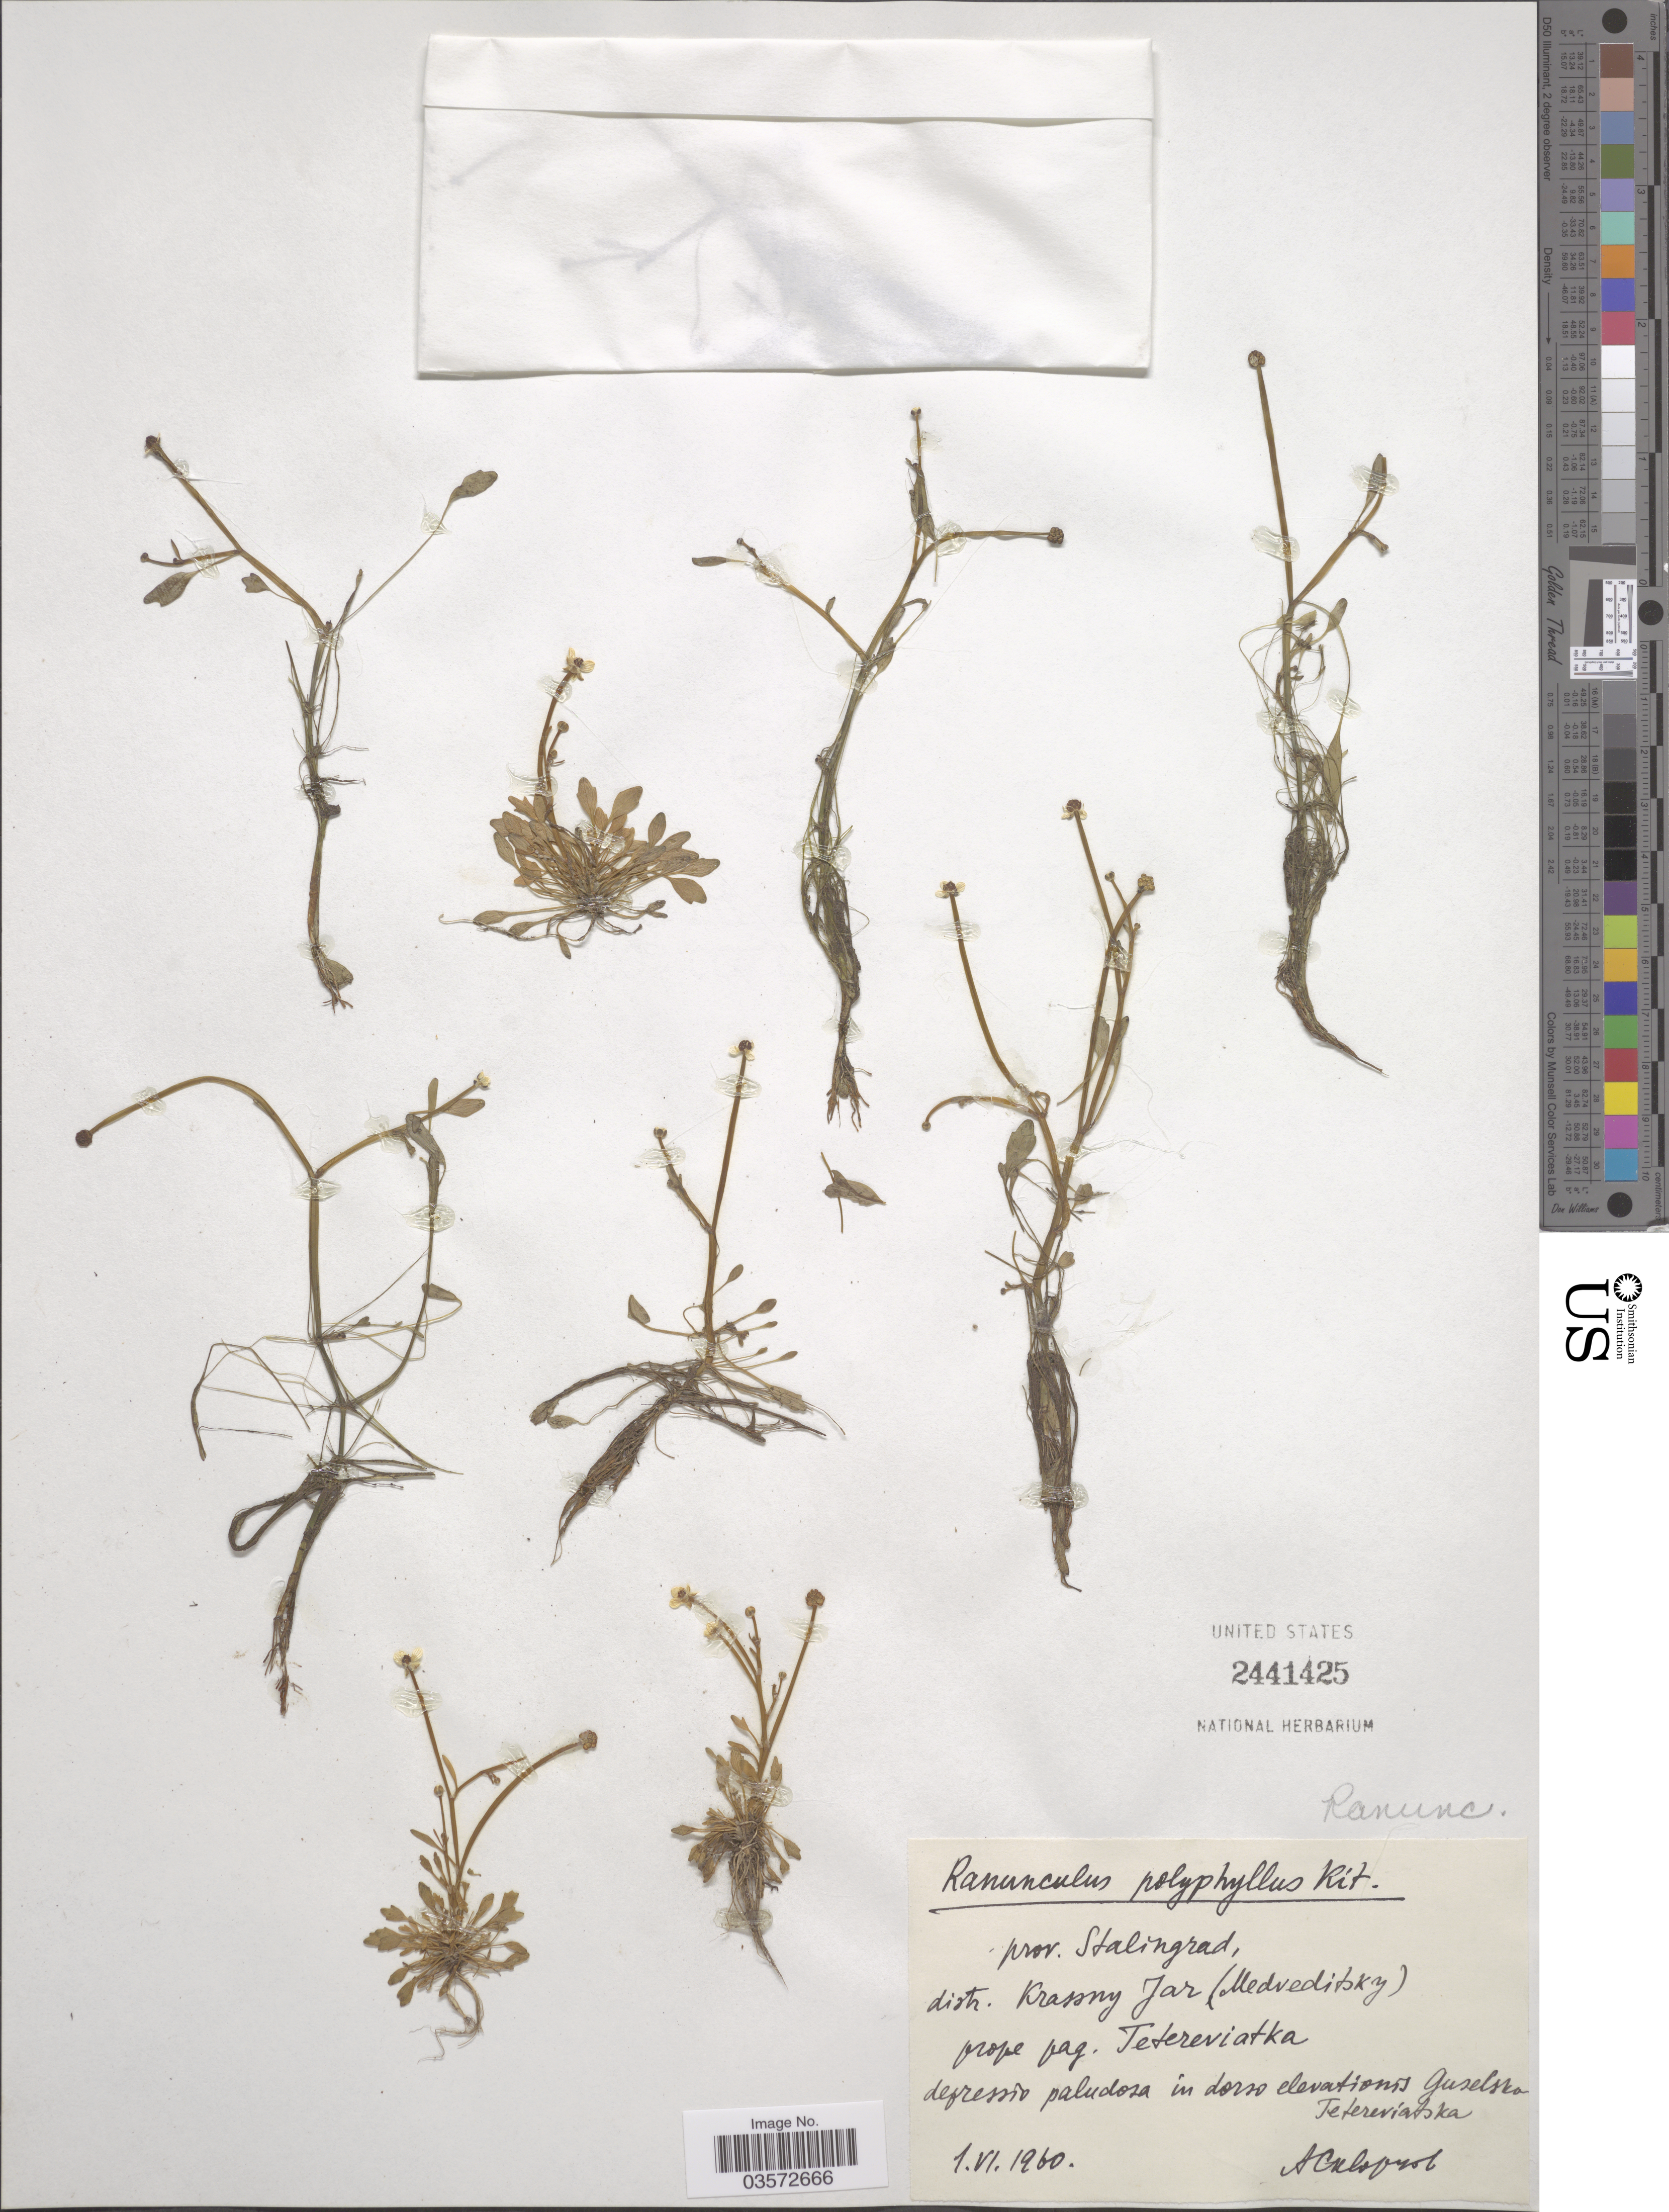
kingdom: Plantae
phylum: Tracheophyta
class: Magnoliopsida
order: Ranunculales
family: Ranunculaceae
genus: Ranunculus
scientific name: Ranunculus polyphyllus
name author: Waldst. & Kit. ex Willd.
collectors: A. K. Skvortsov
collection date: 1960-06-01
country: Russian Federation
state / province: Volgograd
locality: Prov. Stalingrad. Distr. Krassny Yar (Medveditsky). Prope pag. Tetereviatka. Degressio paludosa in dorro elevations Guselska Tetereviatska.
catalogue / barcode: US 2441425